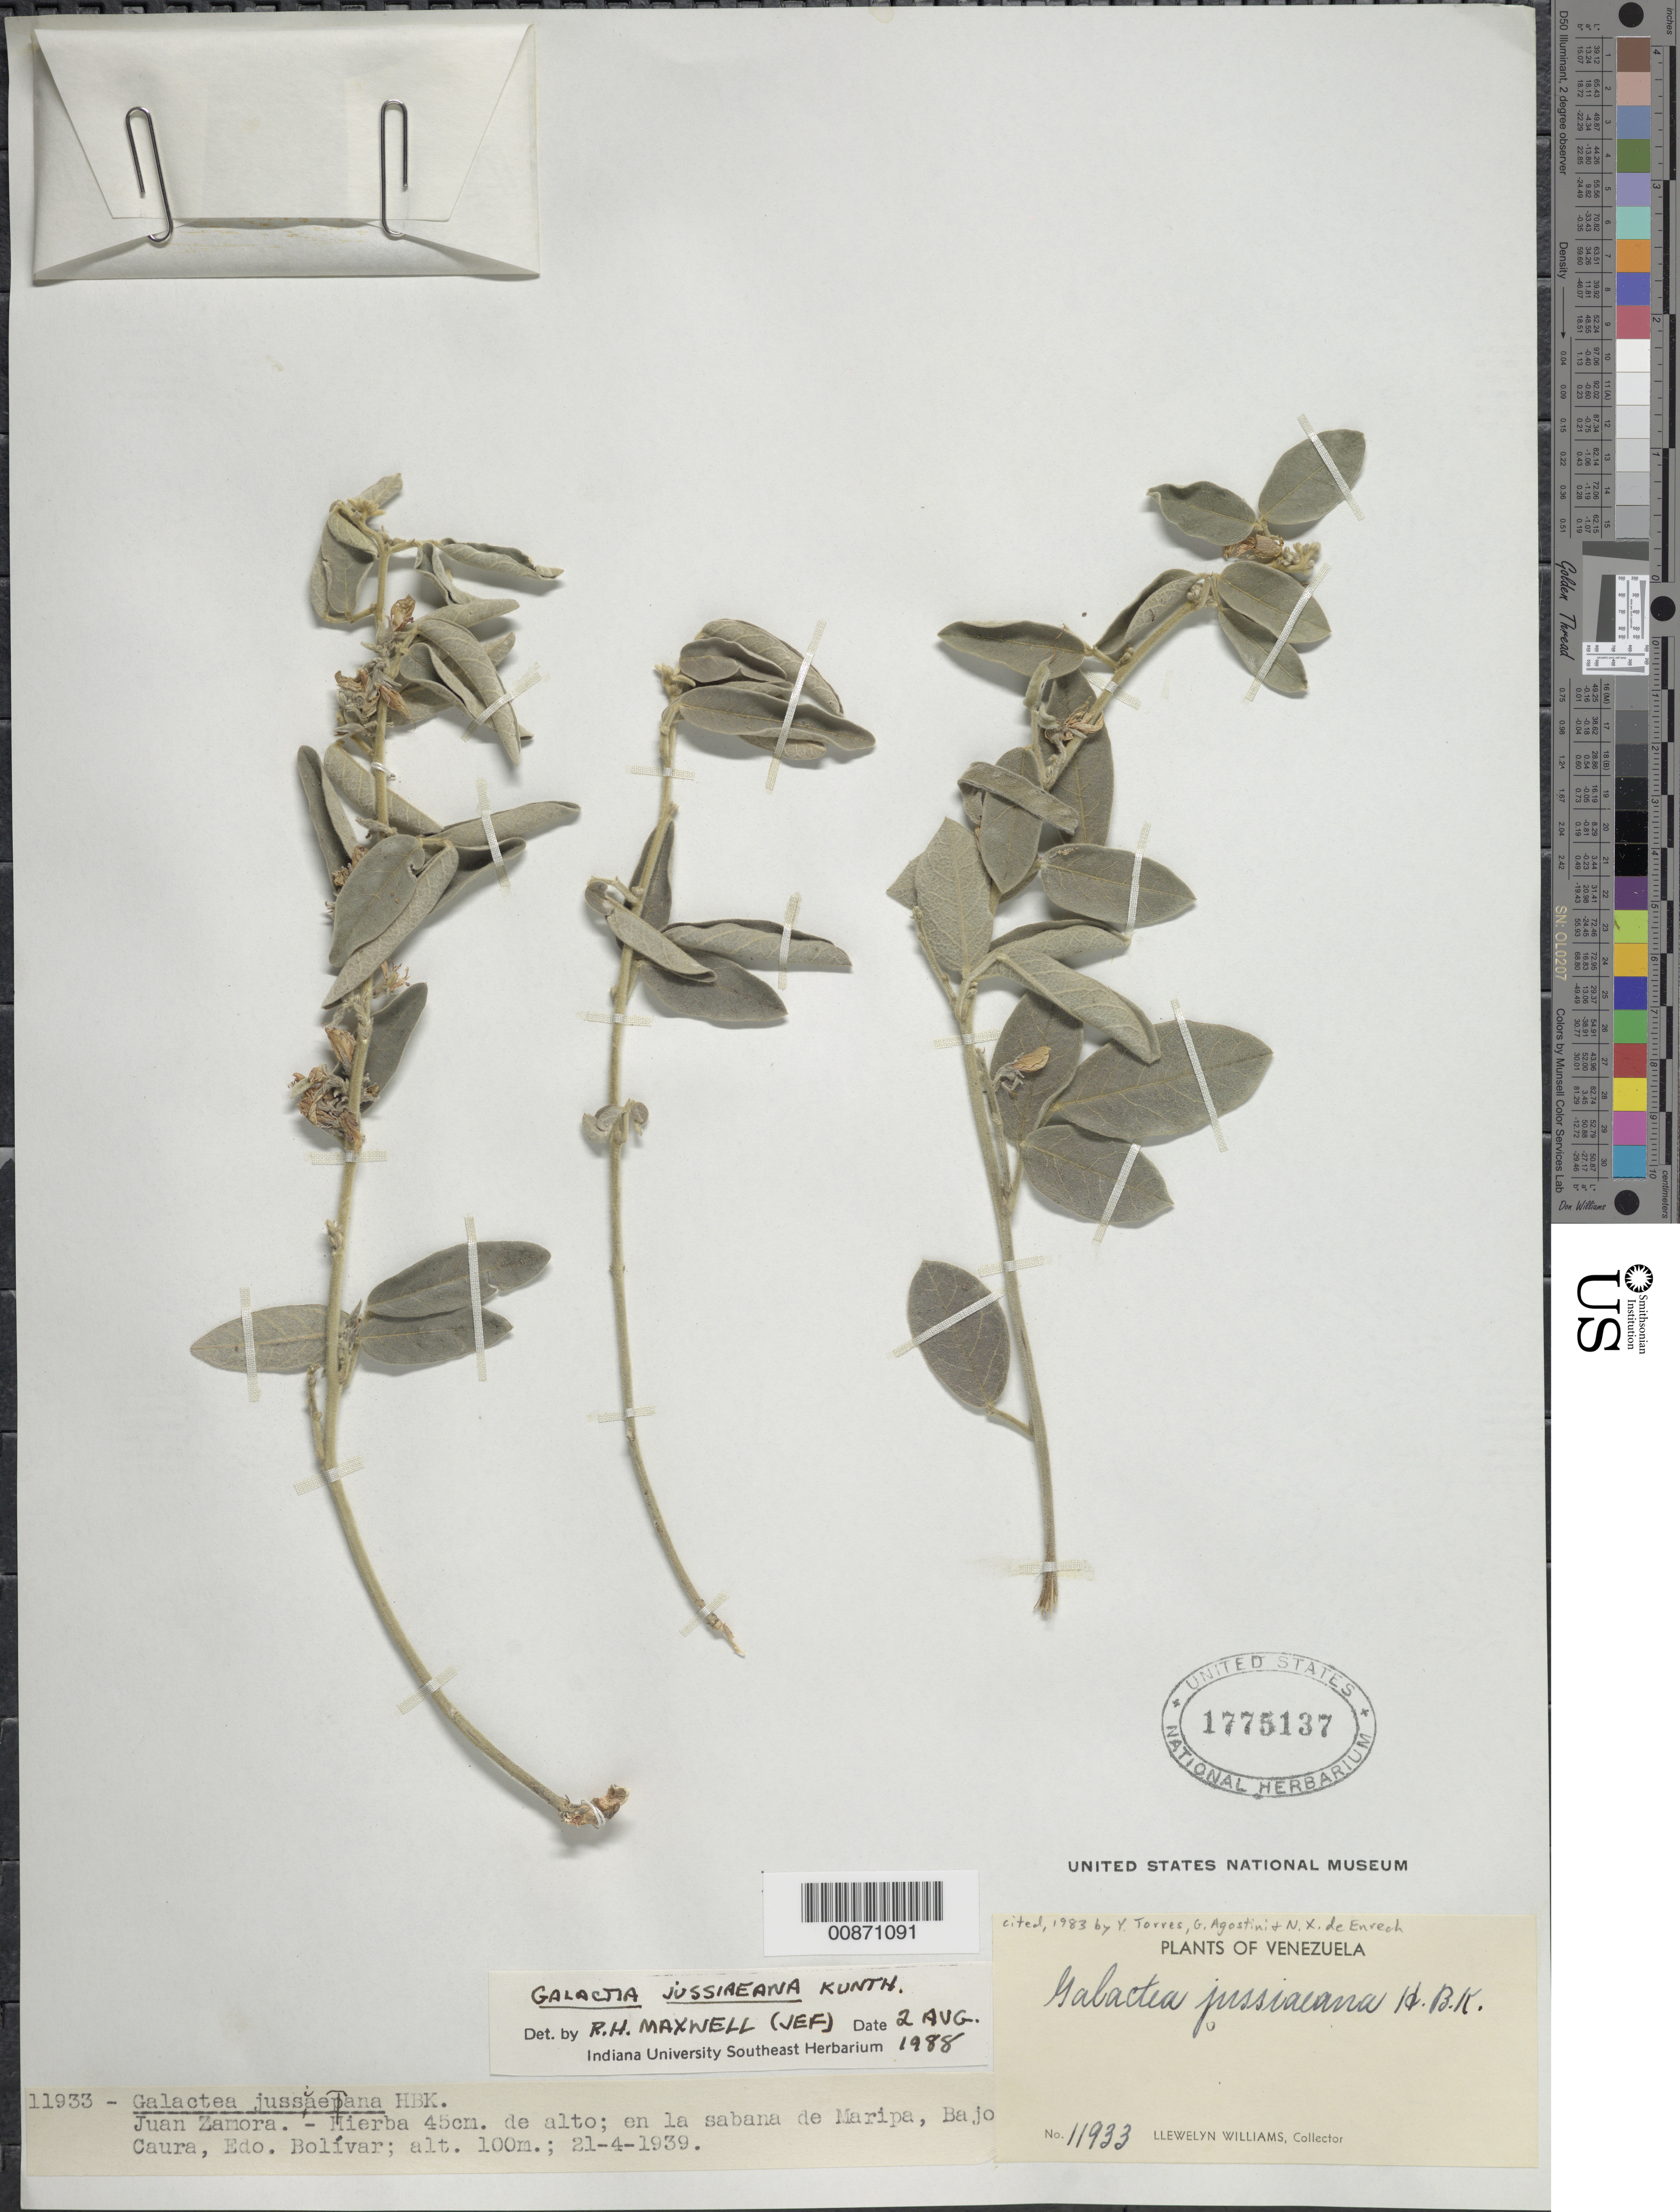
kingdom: Plantae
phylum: Tracheophyta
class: Magnoliopsida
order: Fabales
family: Fabaceae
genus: Galactia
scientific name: Galactia jussiaeana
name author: Kunth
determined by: Maxwell, R. H., (JEF), Indiana University Southeast (UNITED STATES)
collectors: Ll. Williams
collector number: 11933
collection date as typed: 21-Apr-39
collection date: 1939-04-21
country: Venezuela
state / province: Bolívar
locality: Maripa, Bajo Caura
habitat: sabana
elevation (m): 100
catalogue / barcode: US 1775137